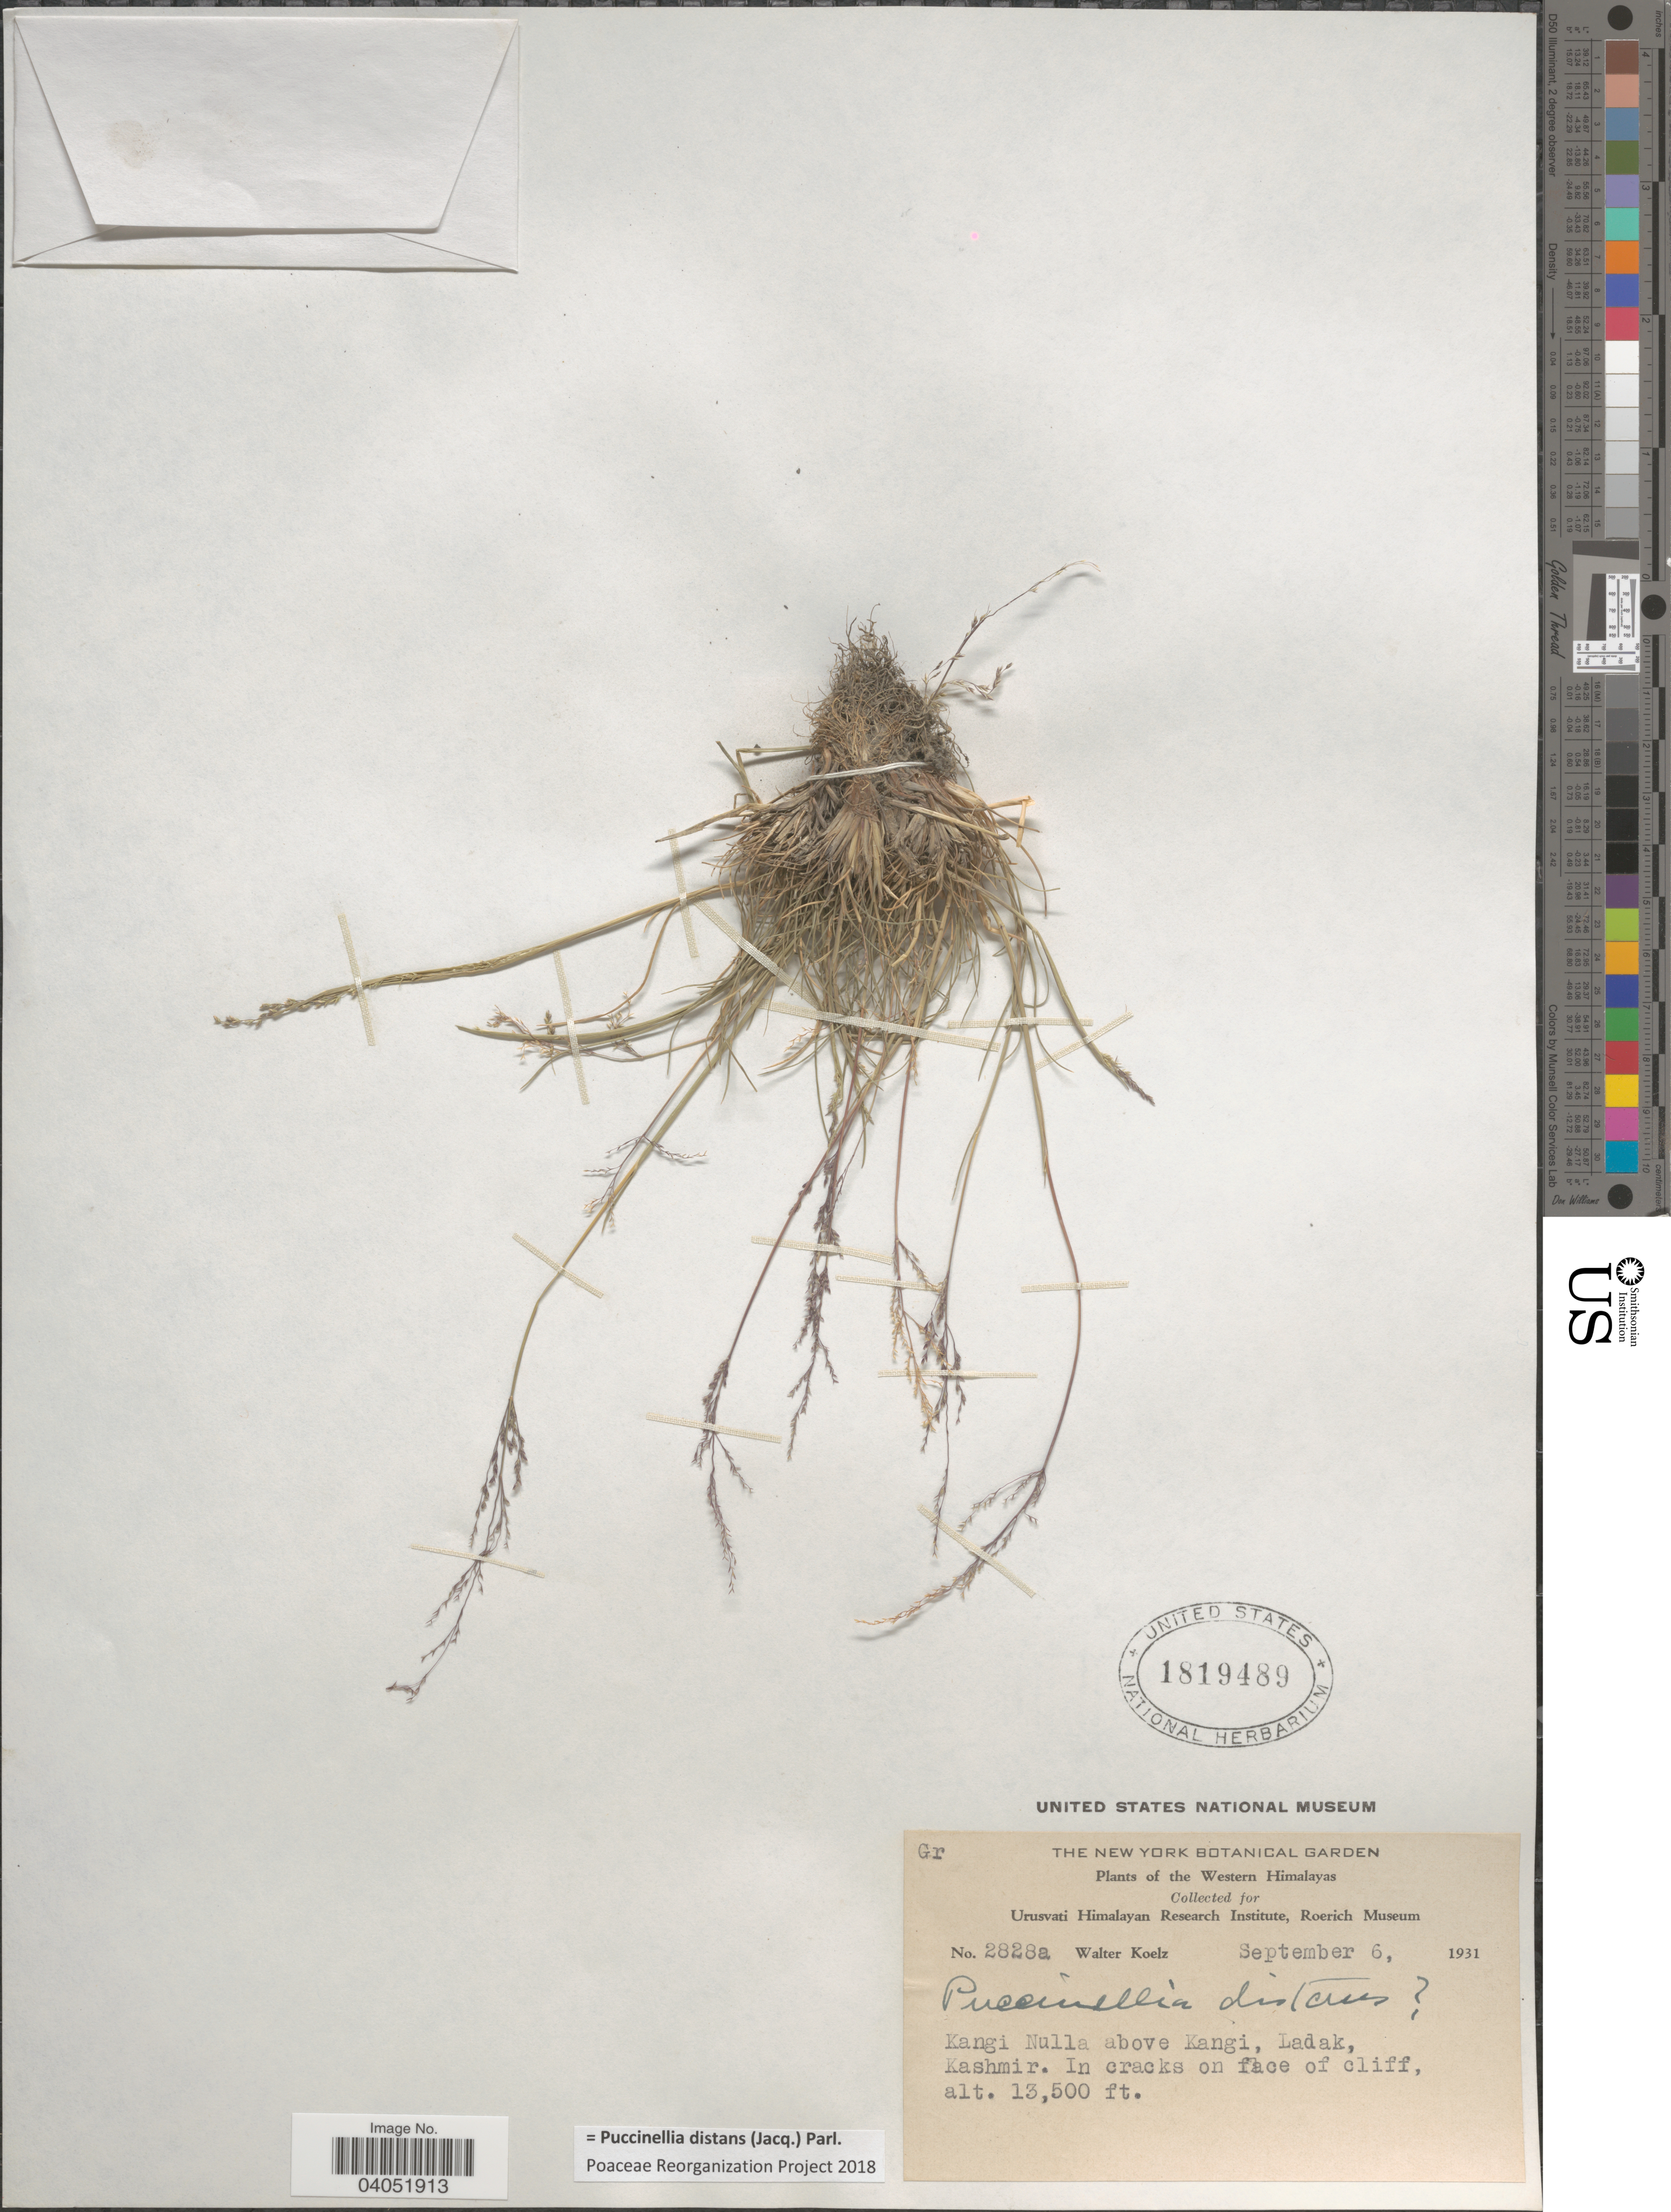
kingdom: Plantae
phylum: Tracheophyta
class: Liliopsida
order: Poales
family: Poaceae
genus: Puccinellia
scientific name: Puccinellia distans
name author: (Jacq.) Parl.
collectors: W. N. Koelz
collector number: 2828a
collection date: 1931-09-06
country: India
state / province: Ladakh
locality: The Western Himalayas. Kangi Nulla above Kangi, Ladak, Kashmir.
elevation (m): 4115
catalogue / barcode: US 1819489